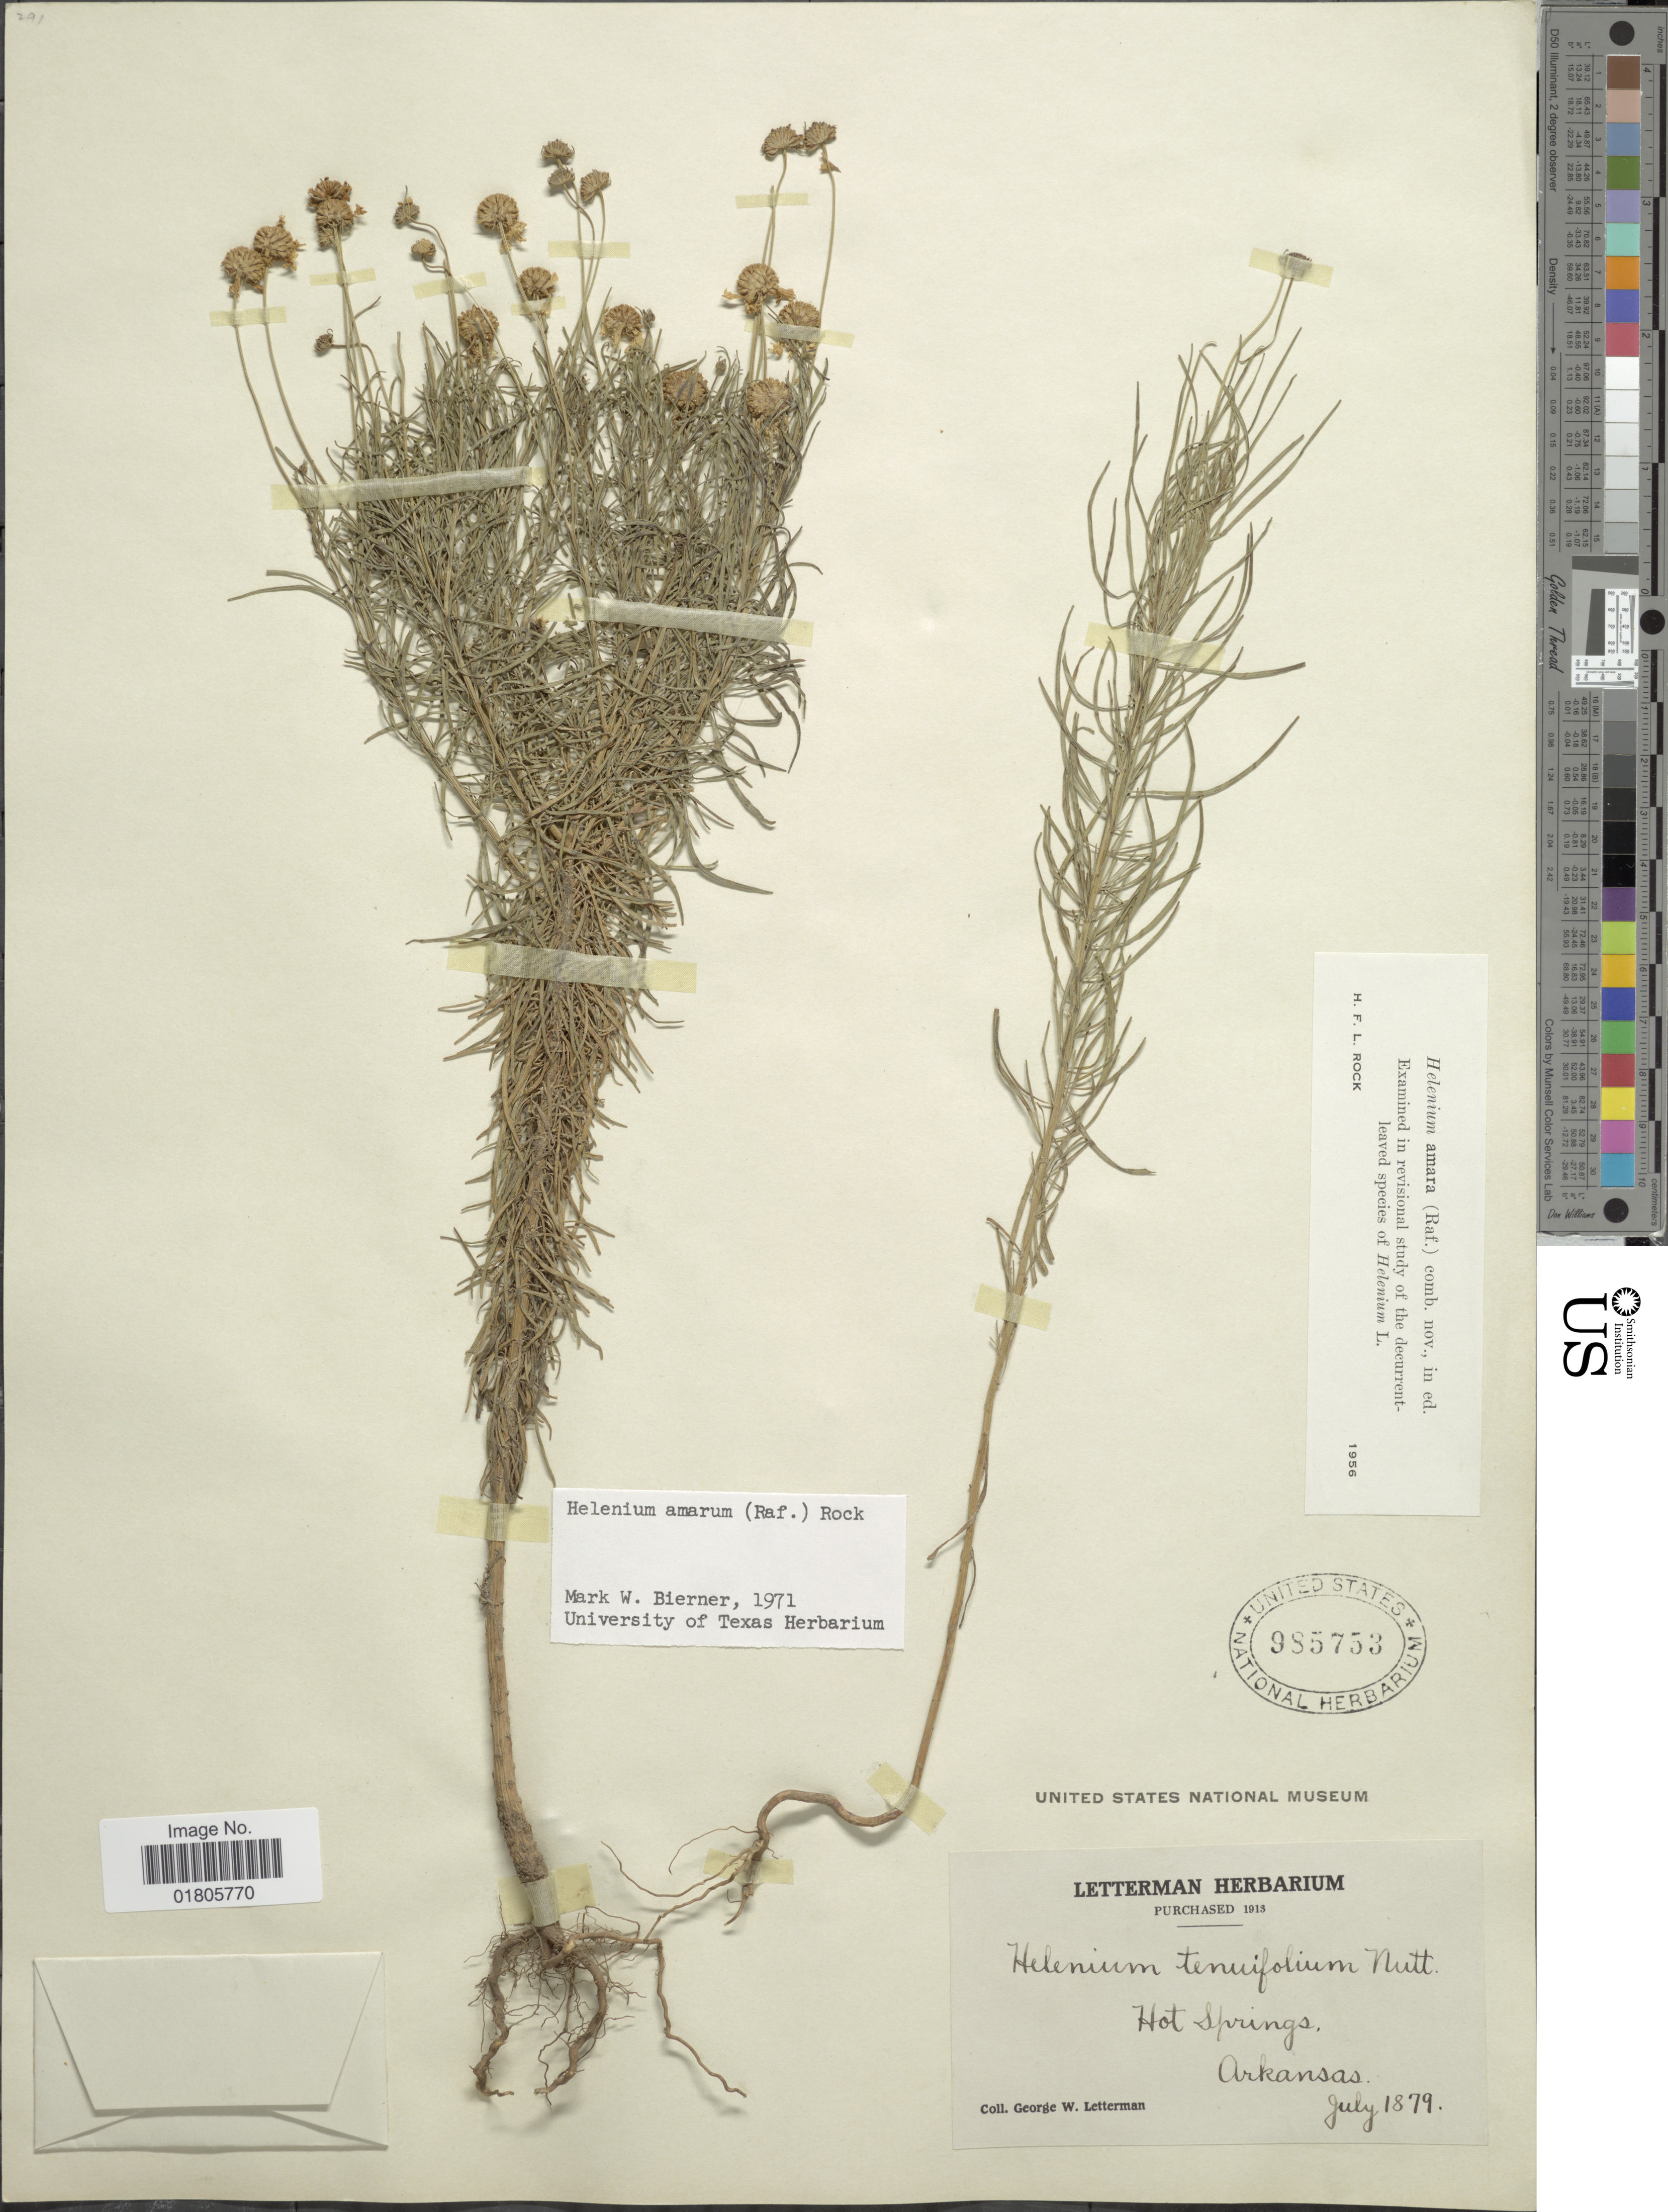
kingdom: Plantae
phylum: Tracheophyta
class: Magnoliopsida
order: Asterales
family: Asteraceae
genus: Helenium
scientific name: Helenium amarum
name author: (Raf.) H. Rock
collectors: G. W. Letterman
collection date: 1879-07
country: United States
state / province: Arkansas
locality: Hot Springs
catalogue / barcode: US 985753